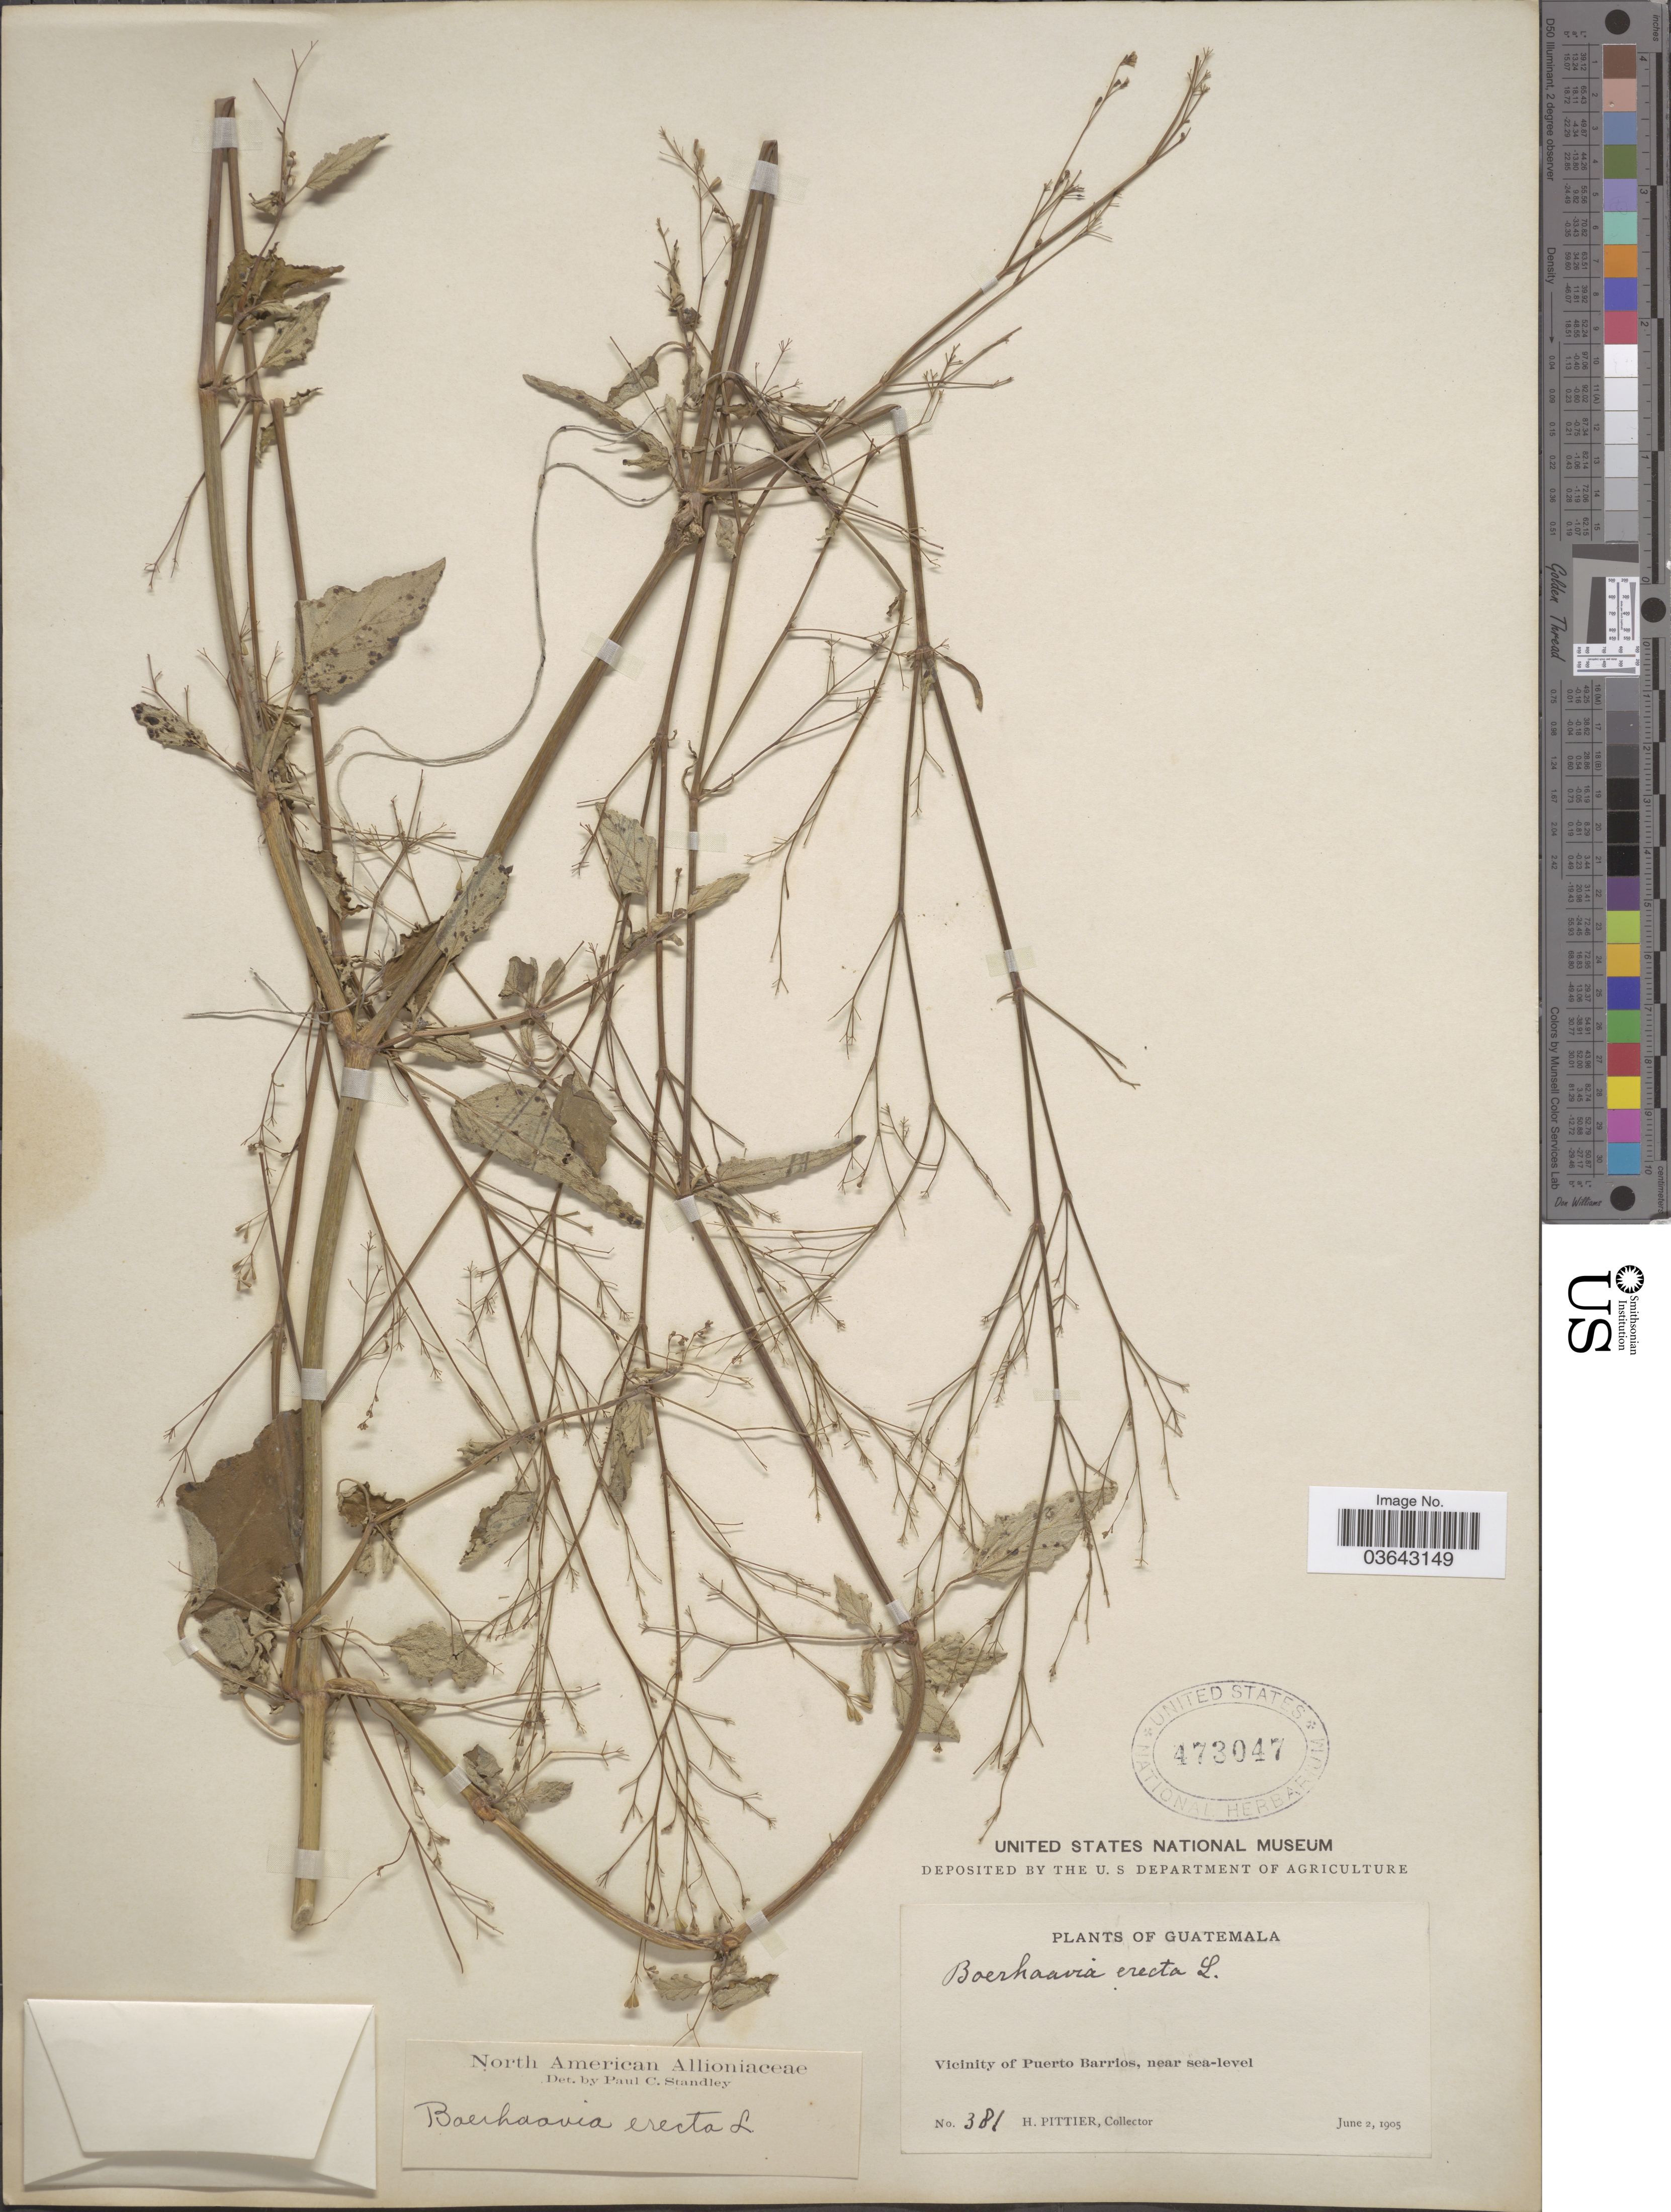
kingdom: Plantae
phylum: Tracheophyta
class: Magnoliopsida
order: Caryophyllales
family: Nyctaginaceae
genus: Boerhavia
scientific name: Boerhavia erecta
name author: L.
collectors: H. F. Pittier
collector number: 381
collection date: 1905-06-02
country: Guatemala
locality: Vicinity of Puerto Barrios.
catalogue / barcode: US 473047